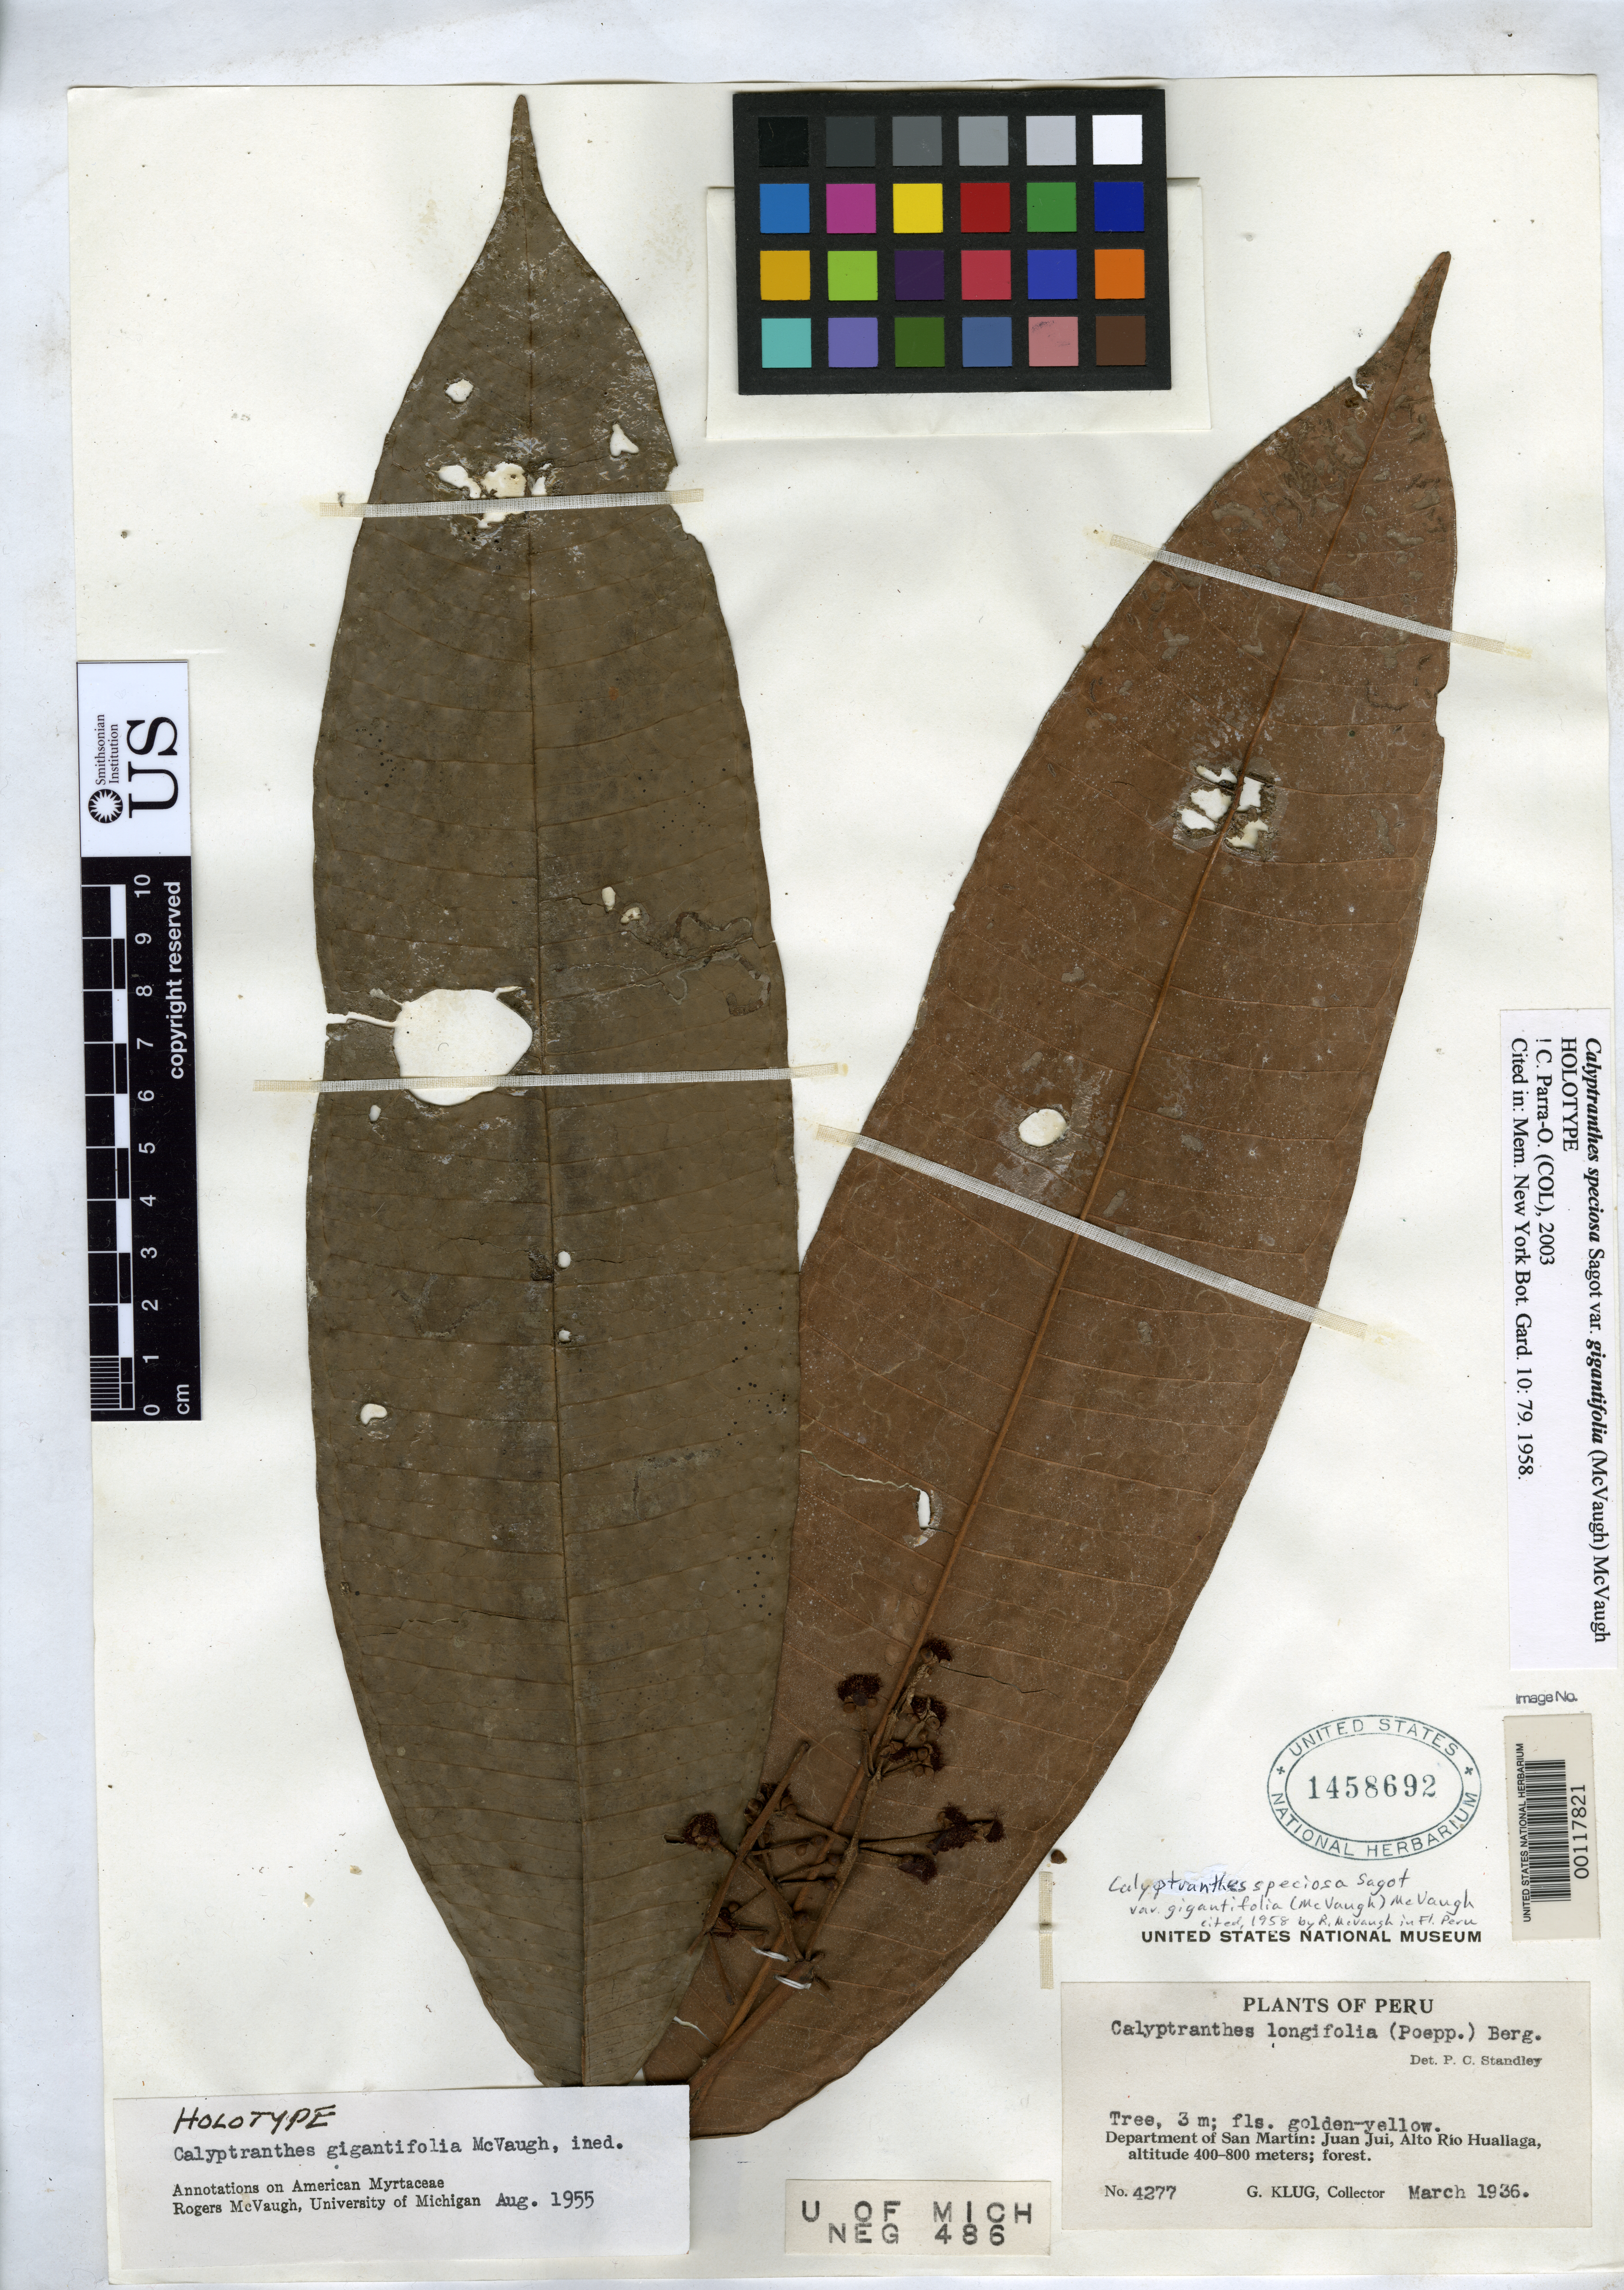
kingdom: Plantae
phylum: Tracheophyta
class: Magnoliopsida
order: Myrtales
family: Myrtaceae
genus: Calyptranthes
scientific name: Calyptranthes gigantifolia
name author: McVaugh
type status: Holotype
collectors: G. Klug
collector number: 4277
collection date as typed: Mar 1936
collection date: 1936-03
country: Peru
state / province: San Martín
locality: Juan Jui, Alto Huallaga.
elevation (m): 400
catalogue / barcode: US 1458692